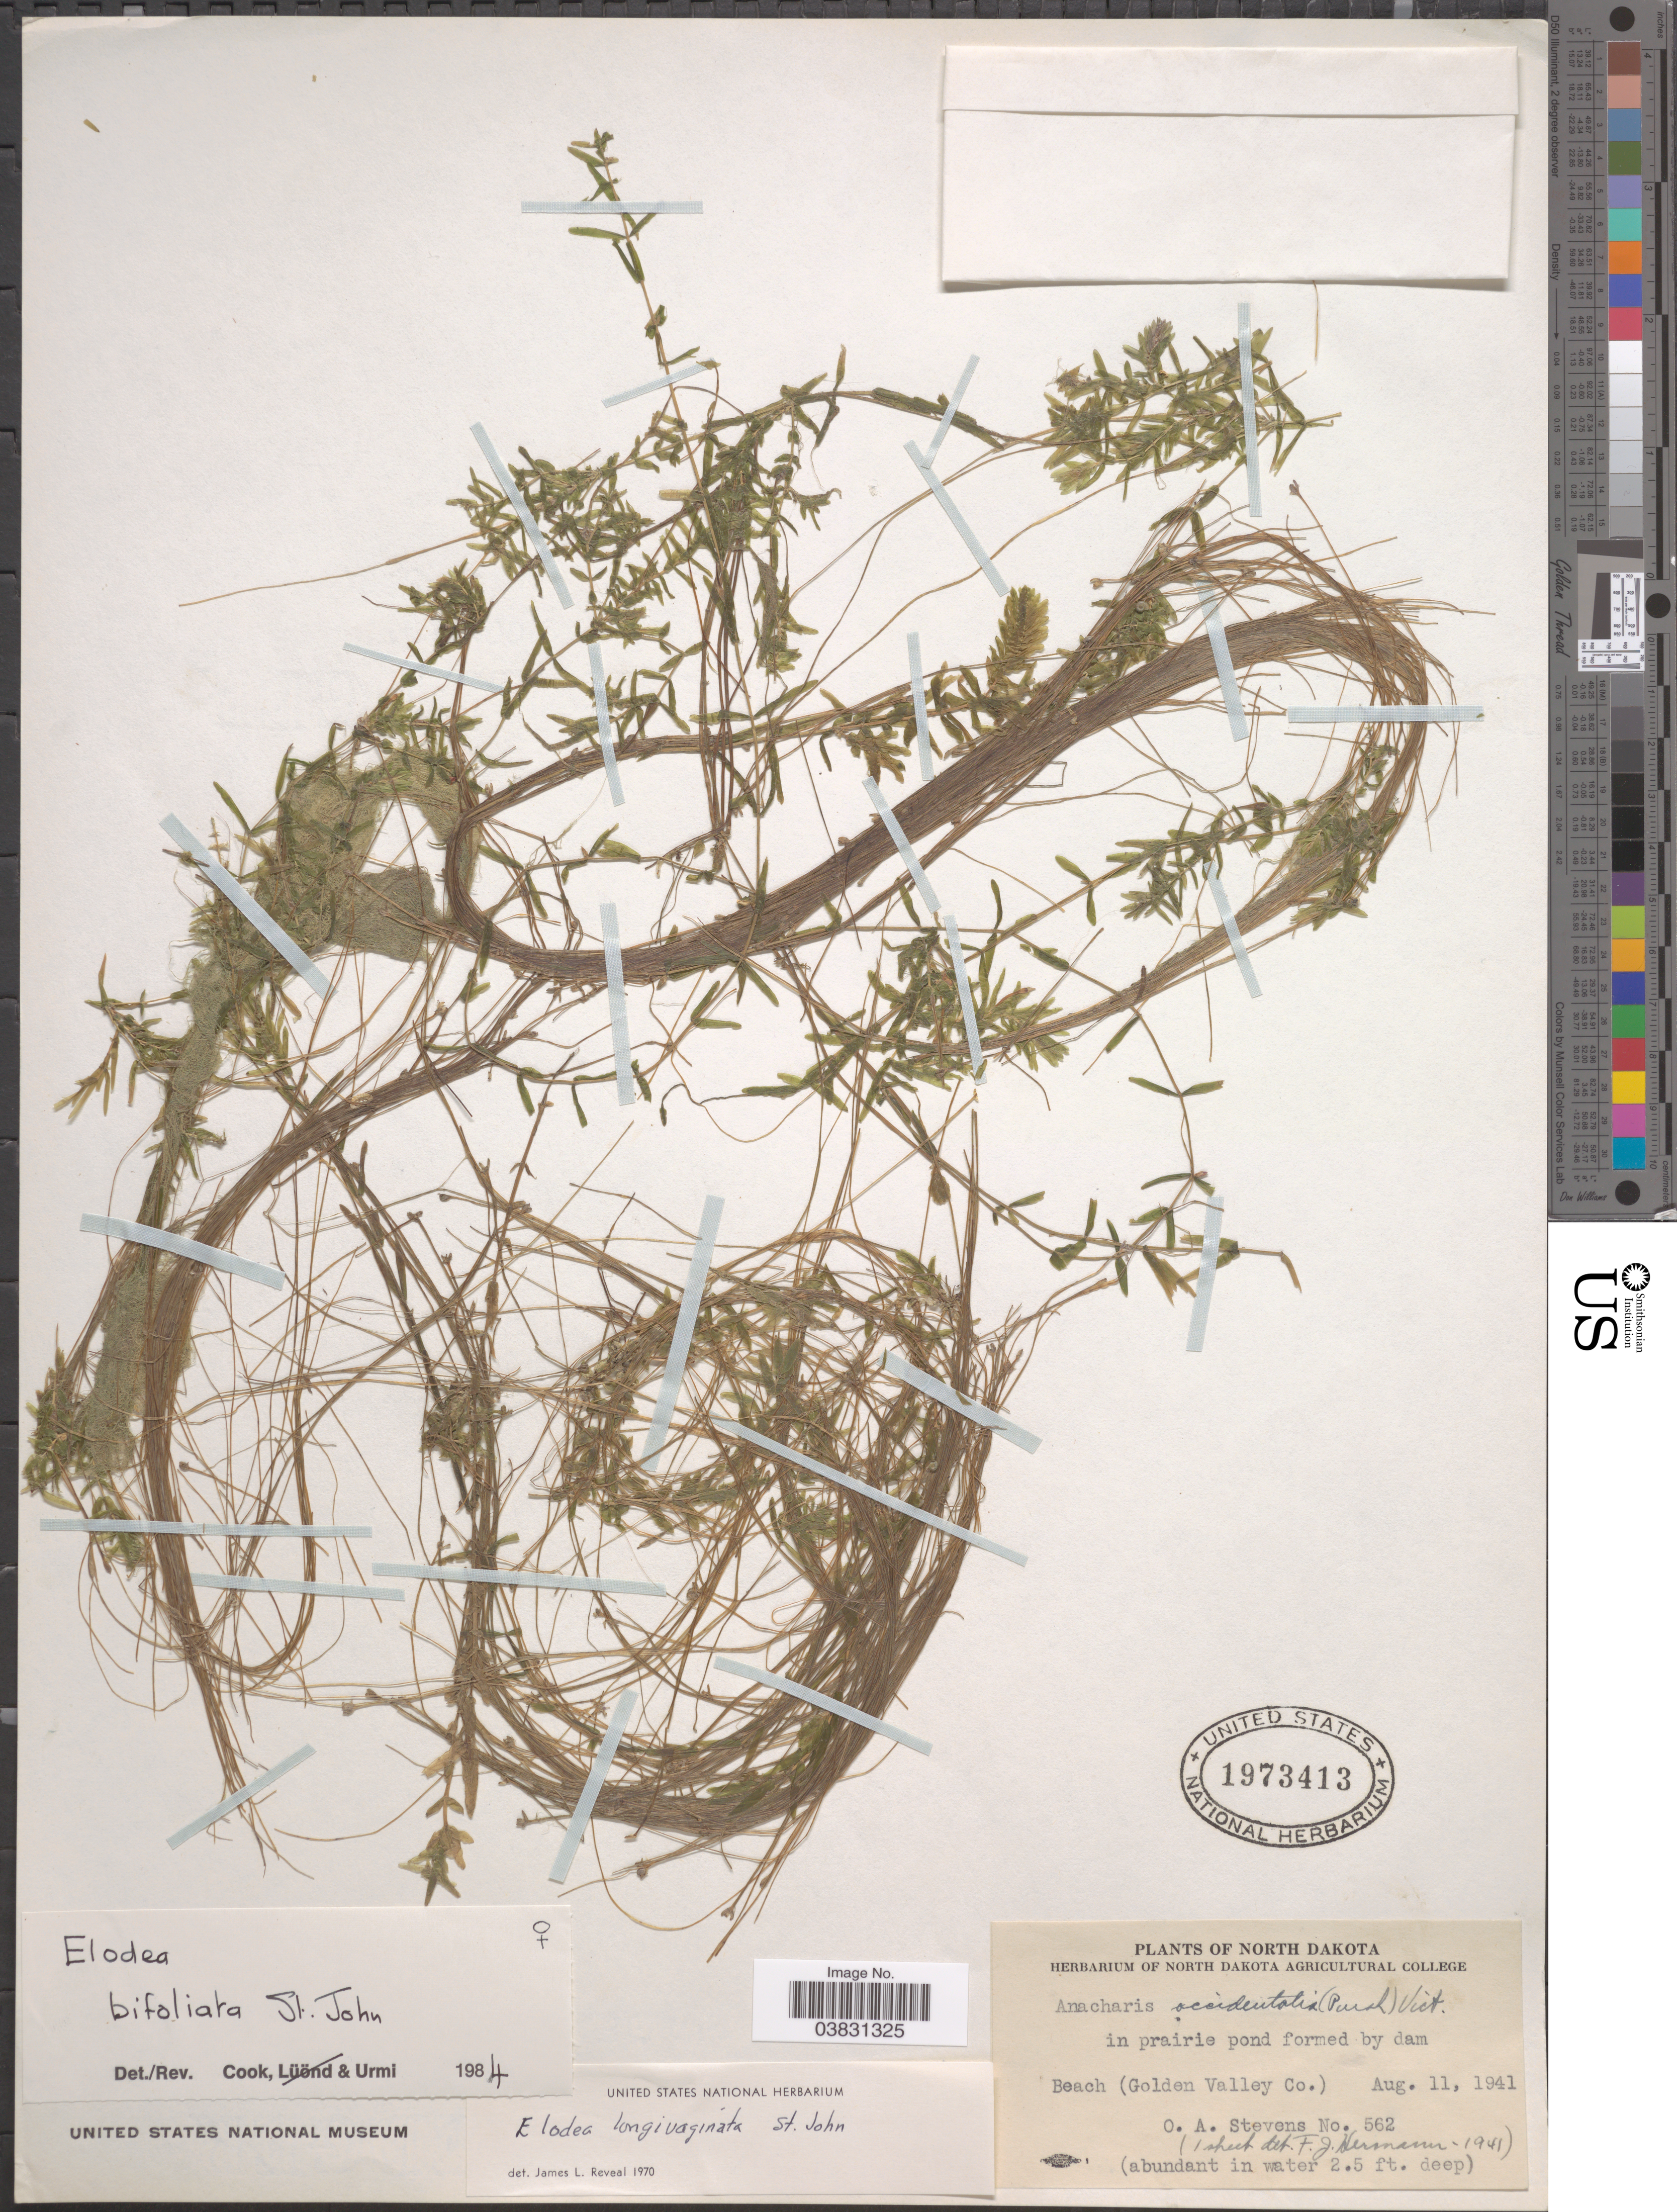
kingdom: Plantae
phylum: Tracheophyta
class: Liliopsida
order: Alismatales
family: Hydrocharitaceae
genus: Elodea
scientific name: Elodea bifoliata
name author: H. St. John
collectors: O. A. Stevens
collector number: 562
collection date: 1941-08-11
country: United States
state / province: North Dakota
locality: In prairie pond formed by dam. Beach (Golden Valley Co.).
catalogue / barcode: US 1973413